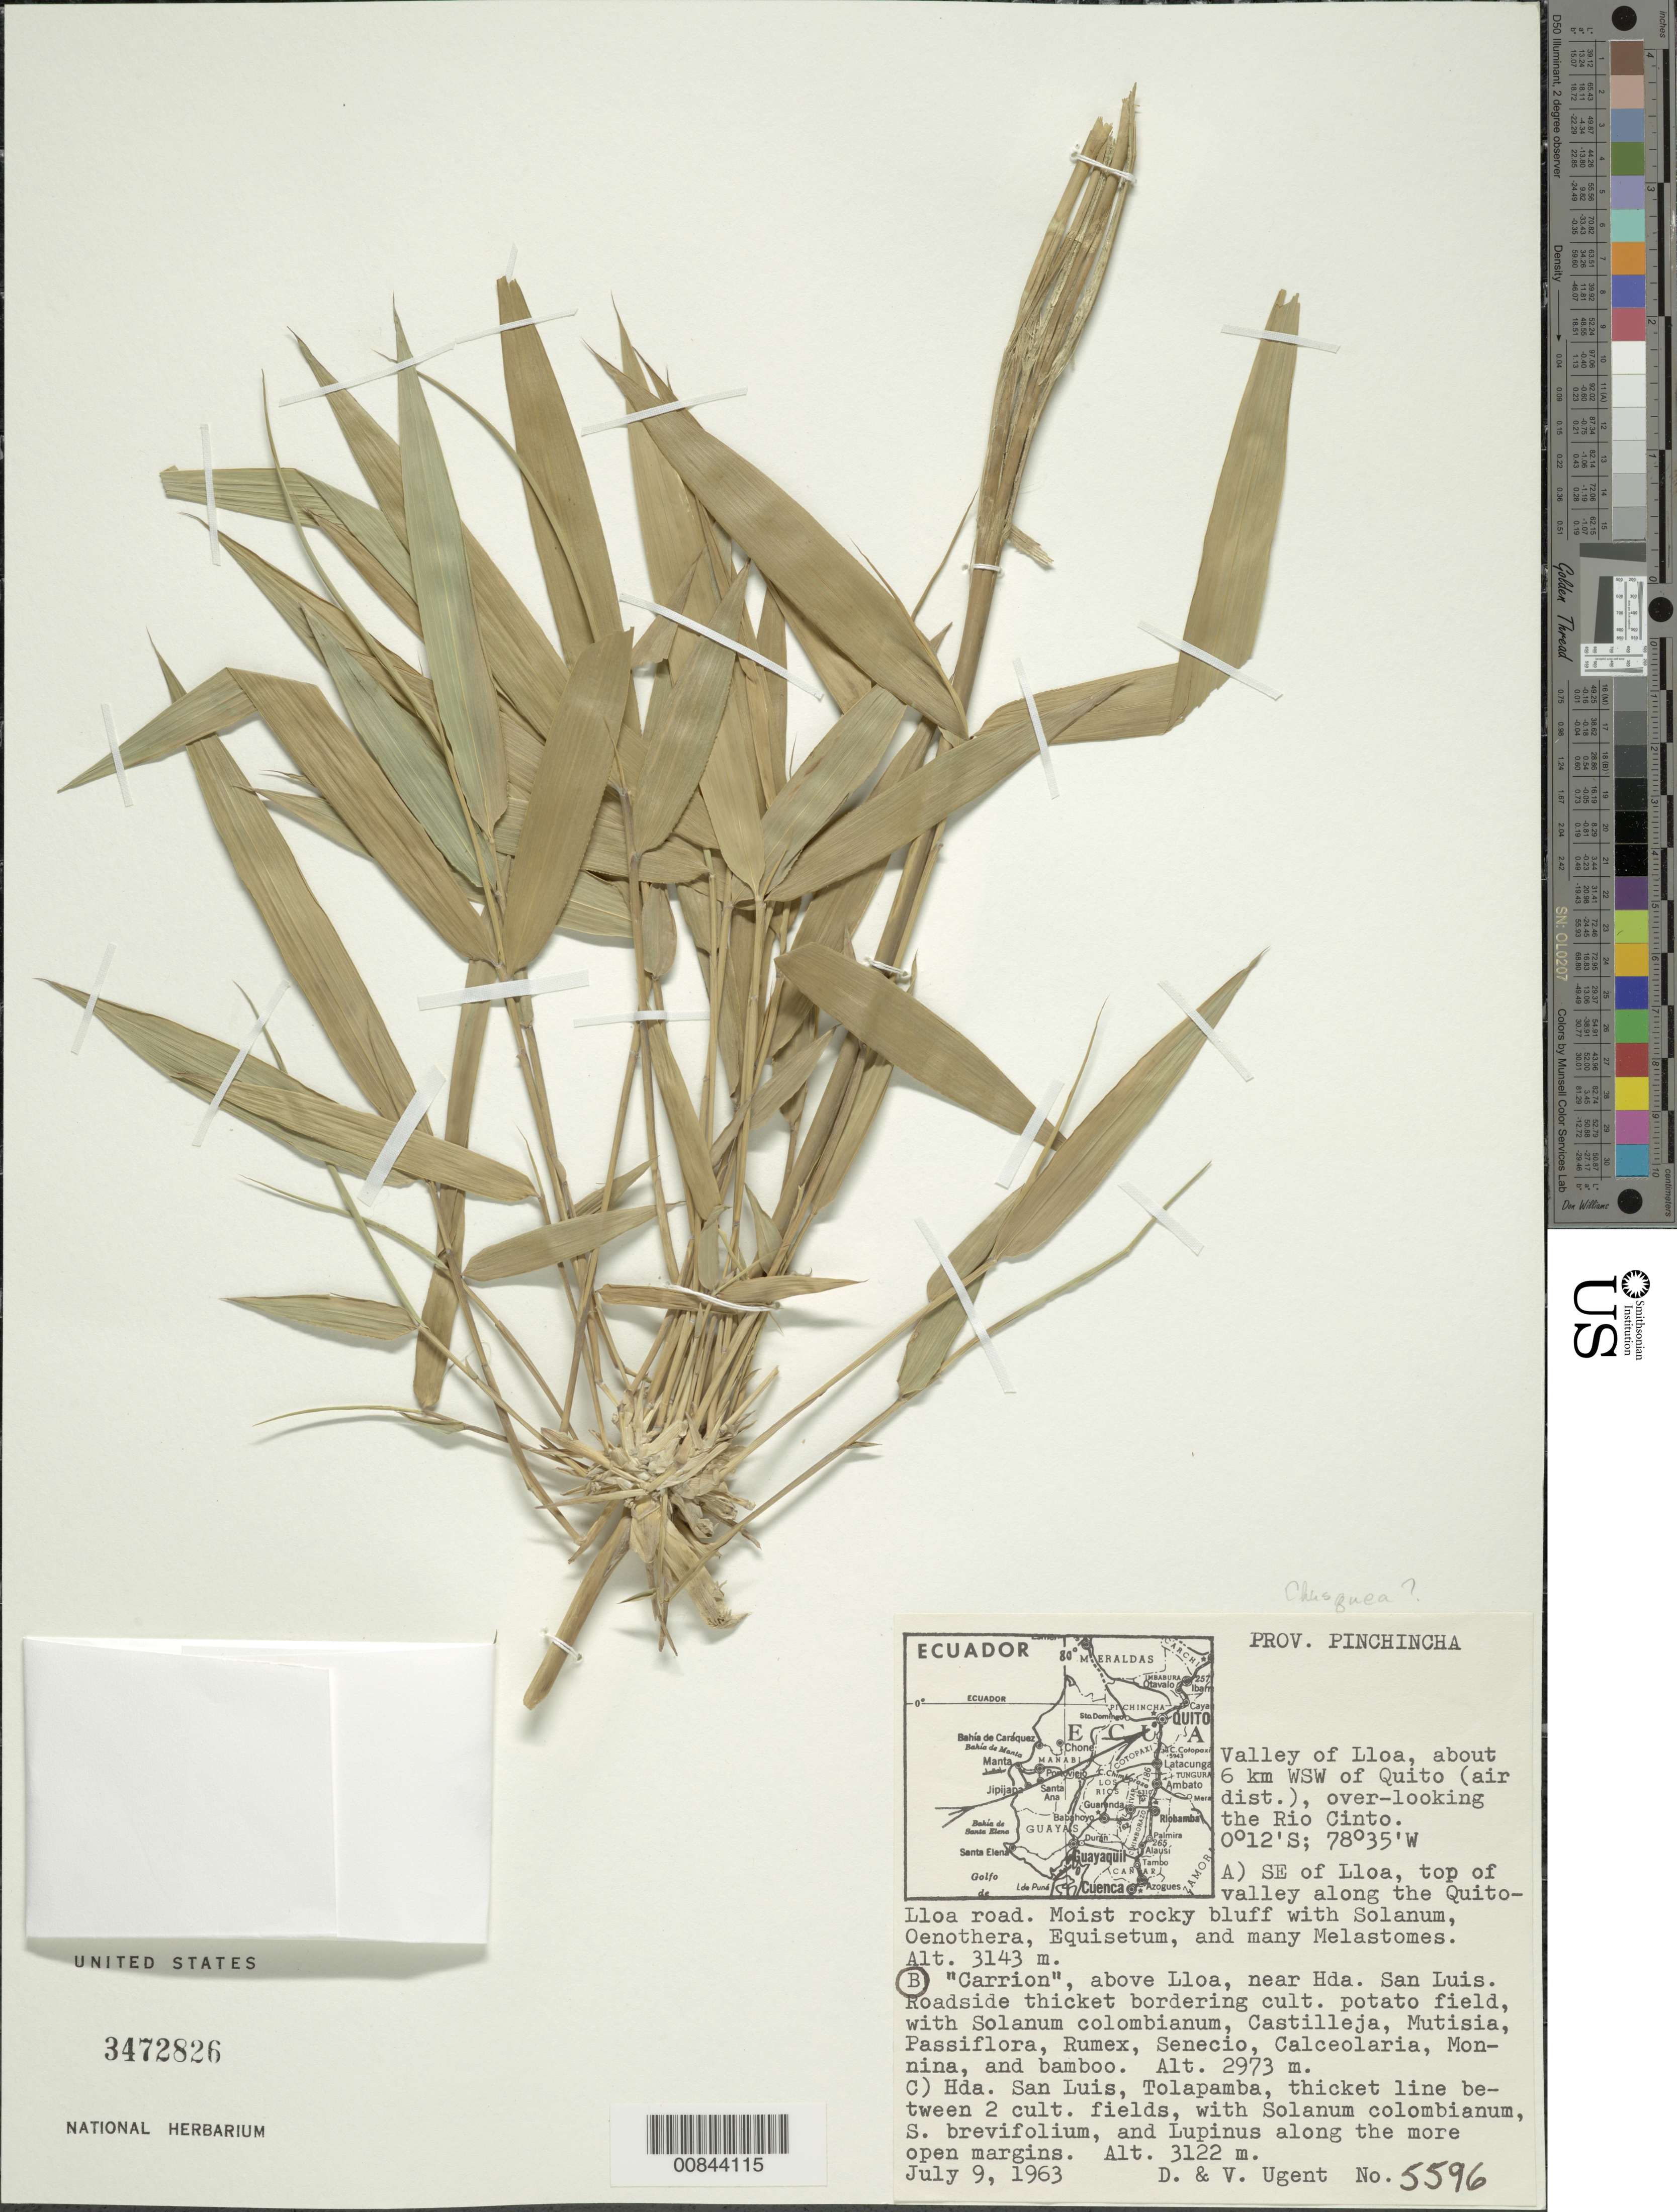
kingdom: Plantae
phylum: Tracheophyta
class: Liliopsida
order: Poales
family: Poaceae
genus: Chusquea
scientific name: Chusquea sp.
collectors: D. Ugent et al.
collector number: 5596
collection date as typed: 09 Jul 1963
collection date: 1963-07-09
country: Ecuador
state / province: Pichincha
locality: Above Lloa, near Hda. San Luis.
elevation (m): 2973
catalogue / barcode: US 3472826